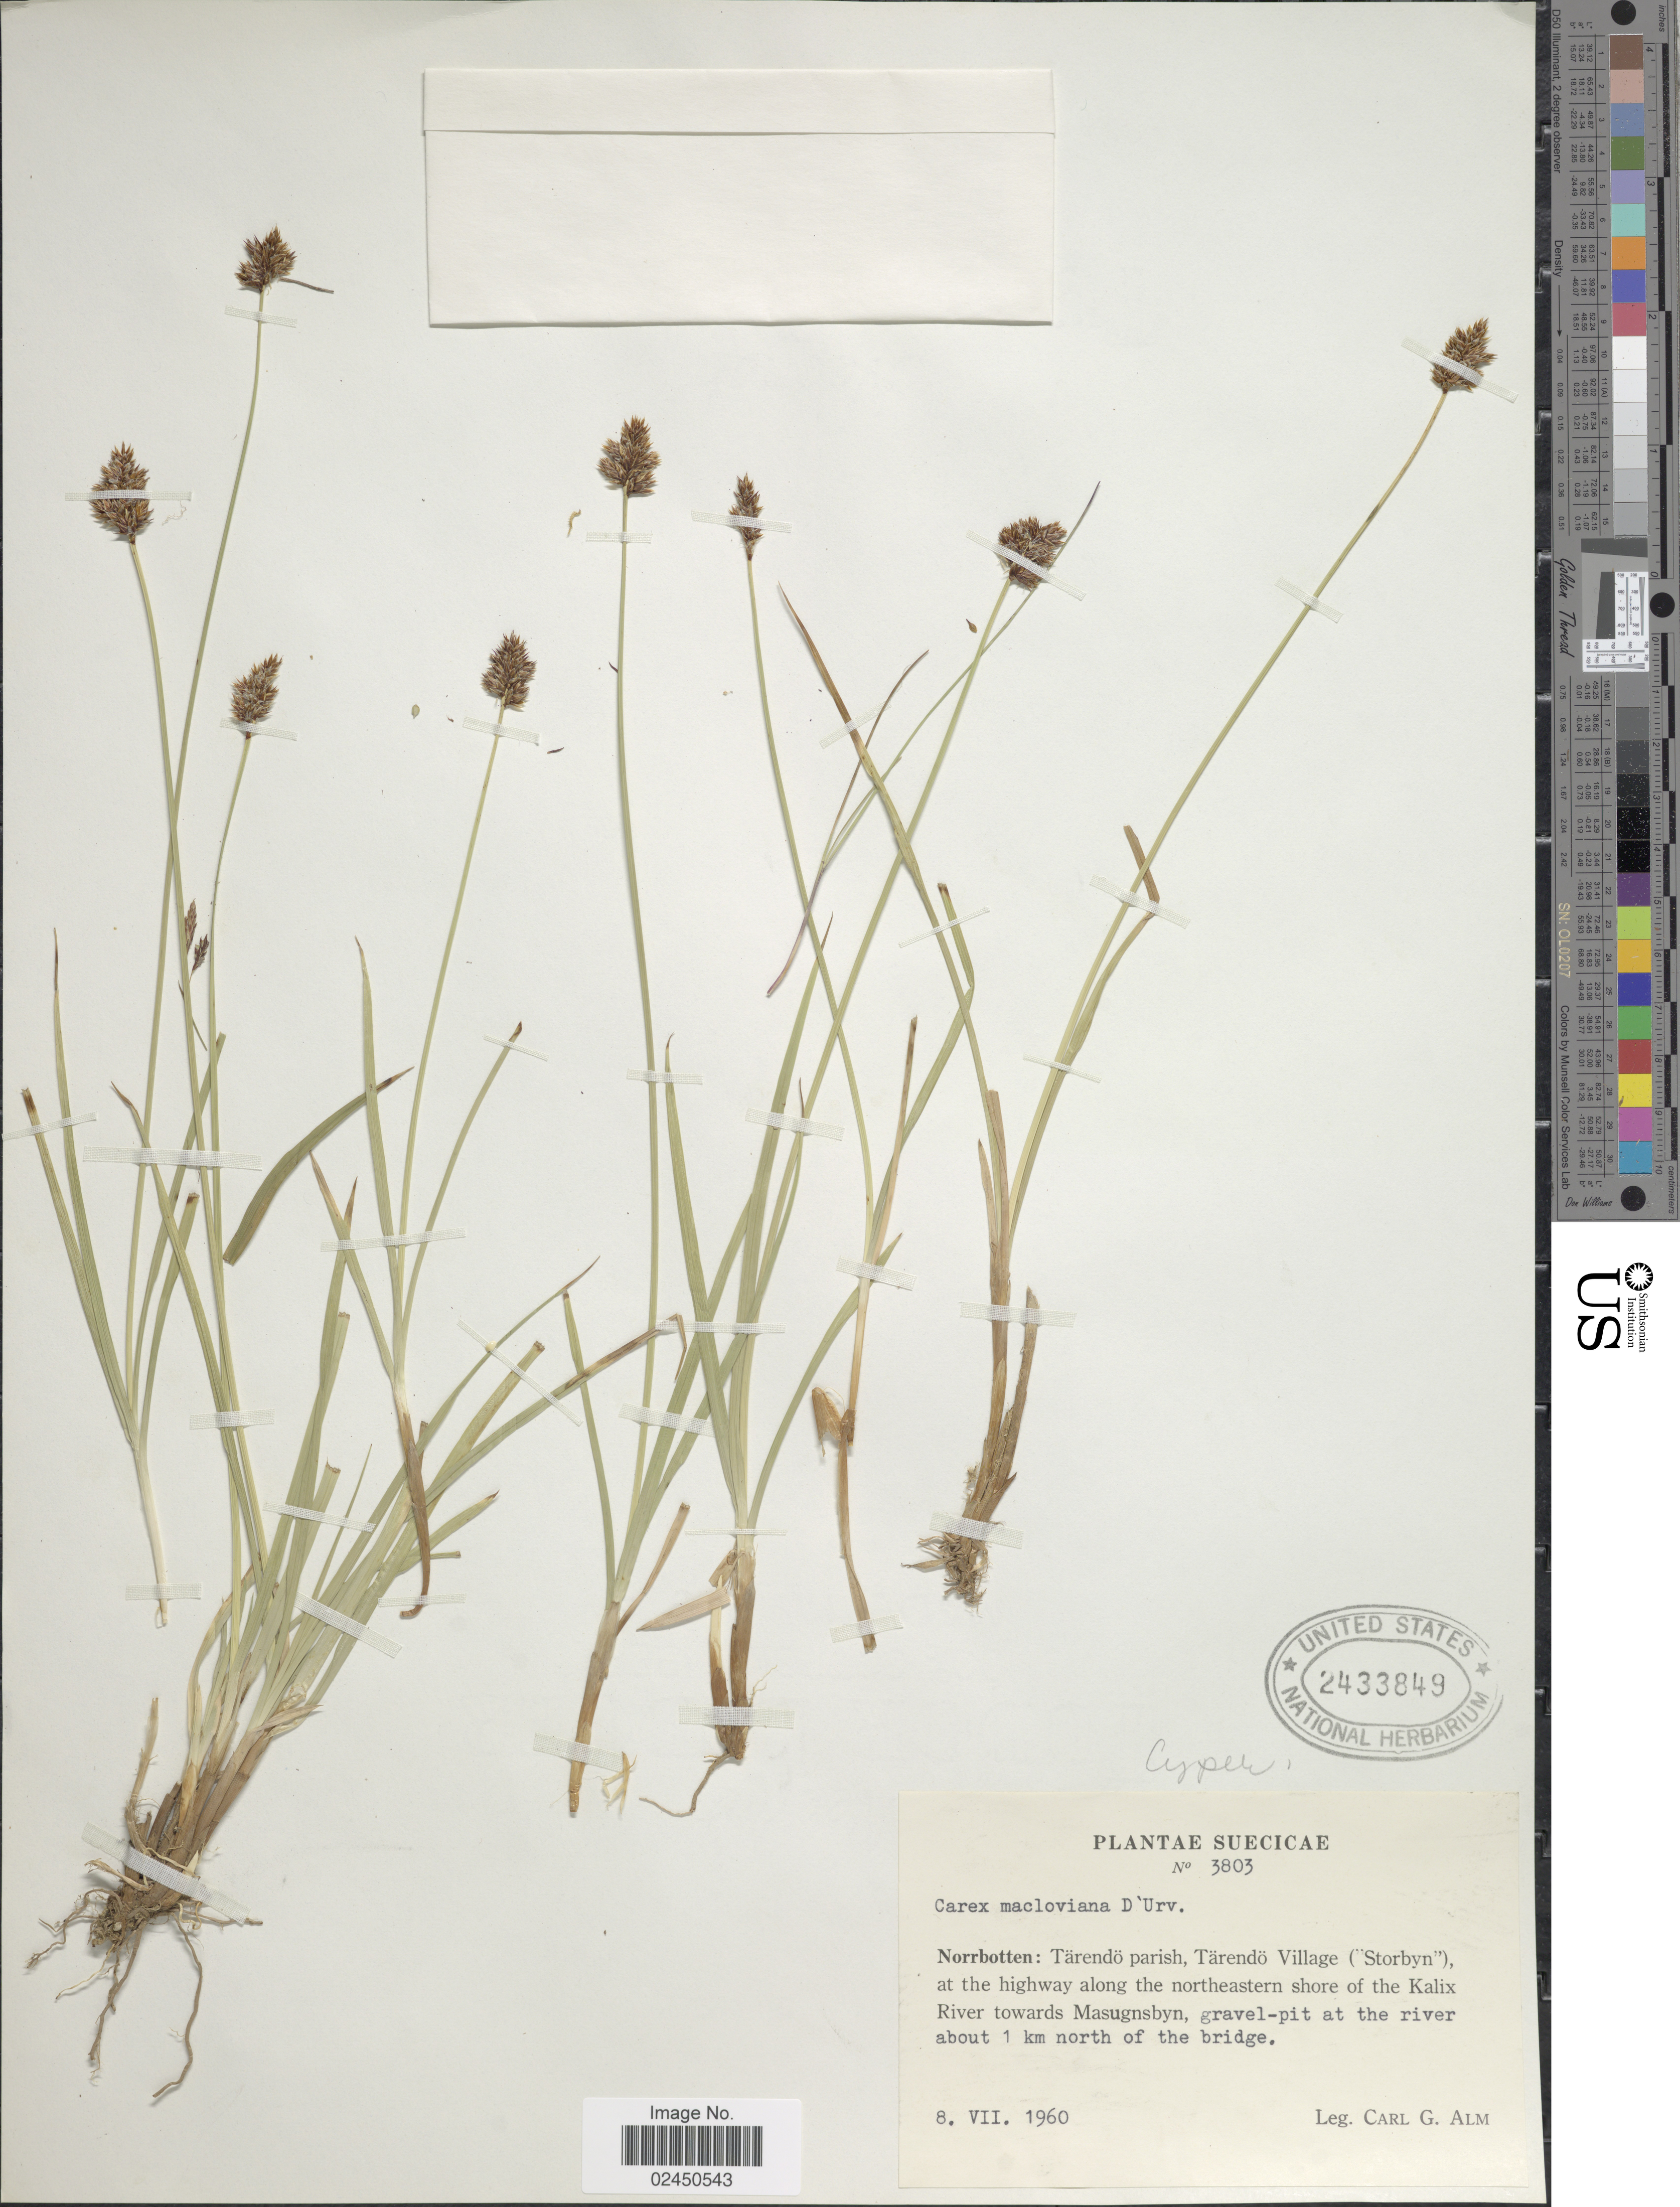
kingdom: Plantae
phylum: Tracheophyta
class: Liliopsida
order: Poales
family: Cyperaceae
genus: Carex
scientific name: Carex macloviana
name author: d'Urv.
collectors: C. G. Alm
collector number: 3803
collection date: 1960-07-08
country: Sweden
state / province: Norrbotten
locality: Suecicae. Norrbotten: Tarendo parish, Tarendo Village ("Storbyn"), at the highway along the northeastern shore of the Kalix River toward Masugnsbyn, gravel-pit at the river about 1 km north of the bridge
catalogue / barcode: US 2433849